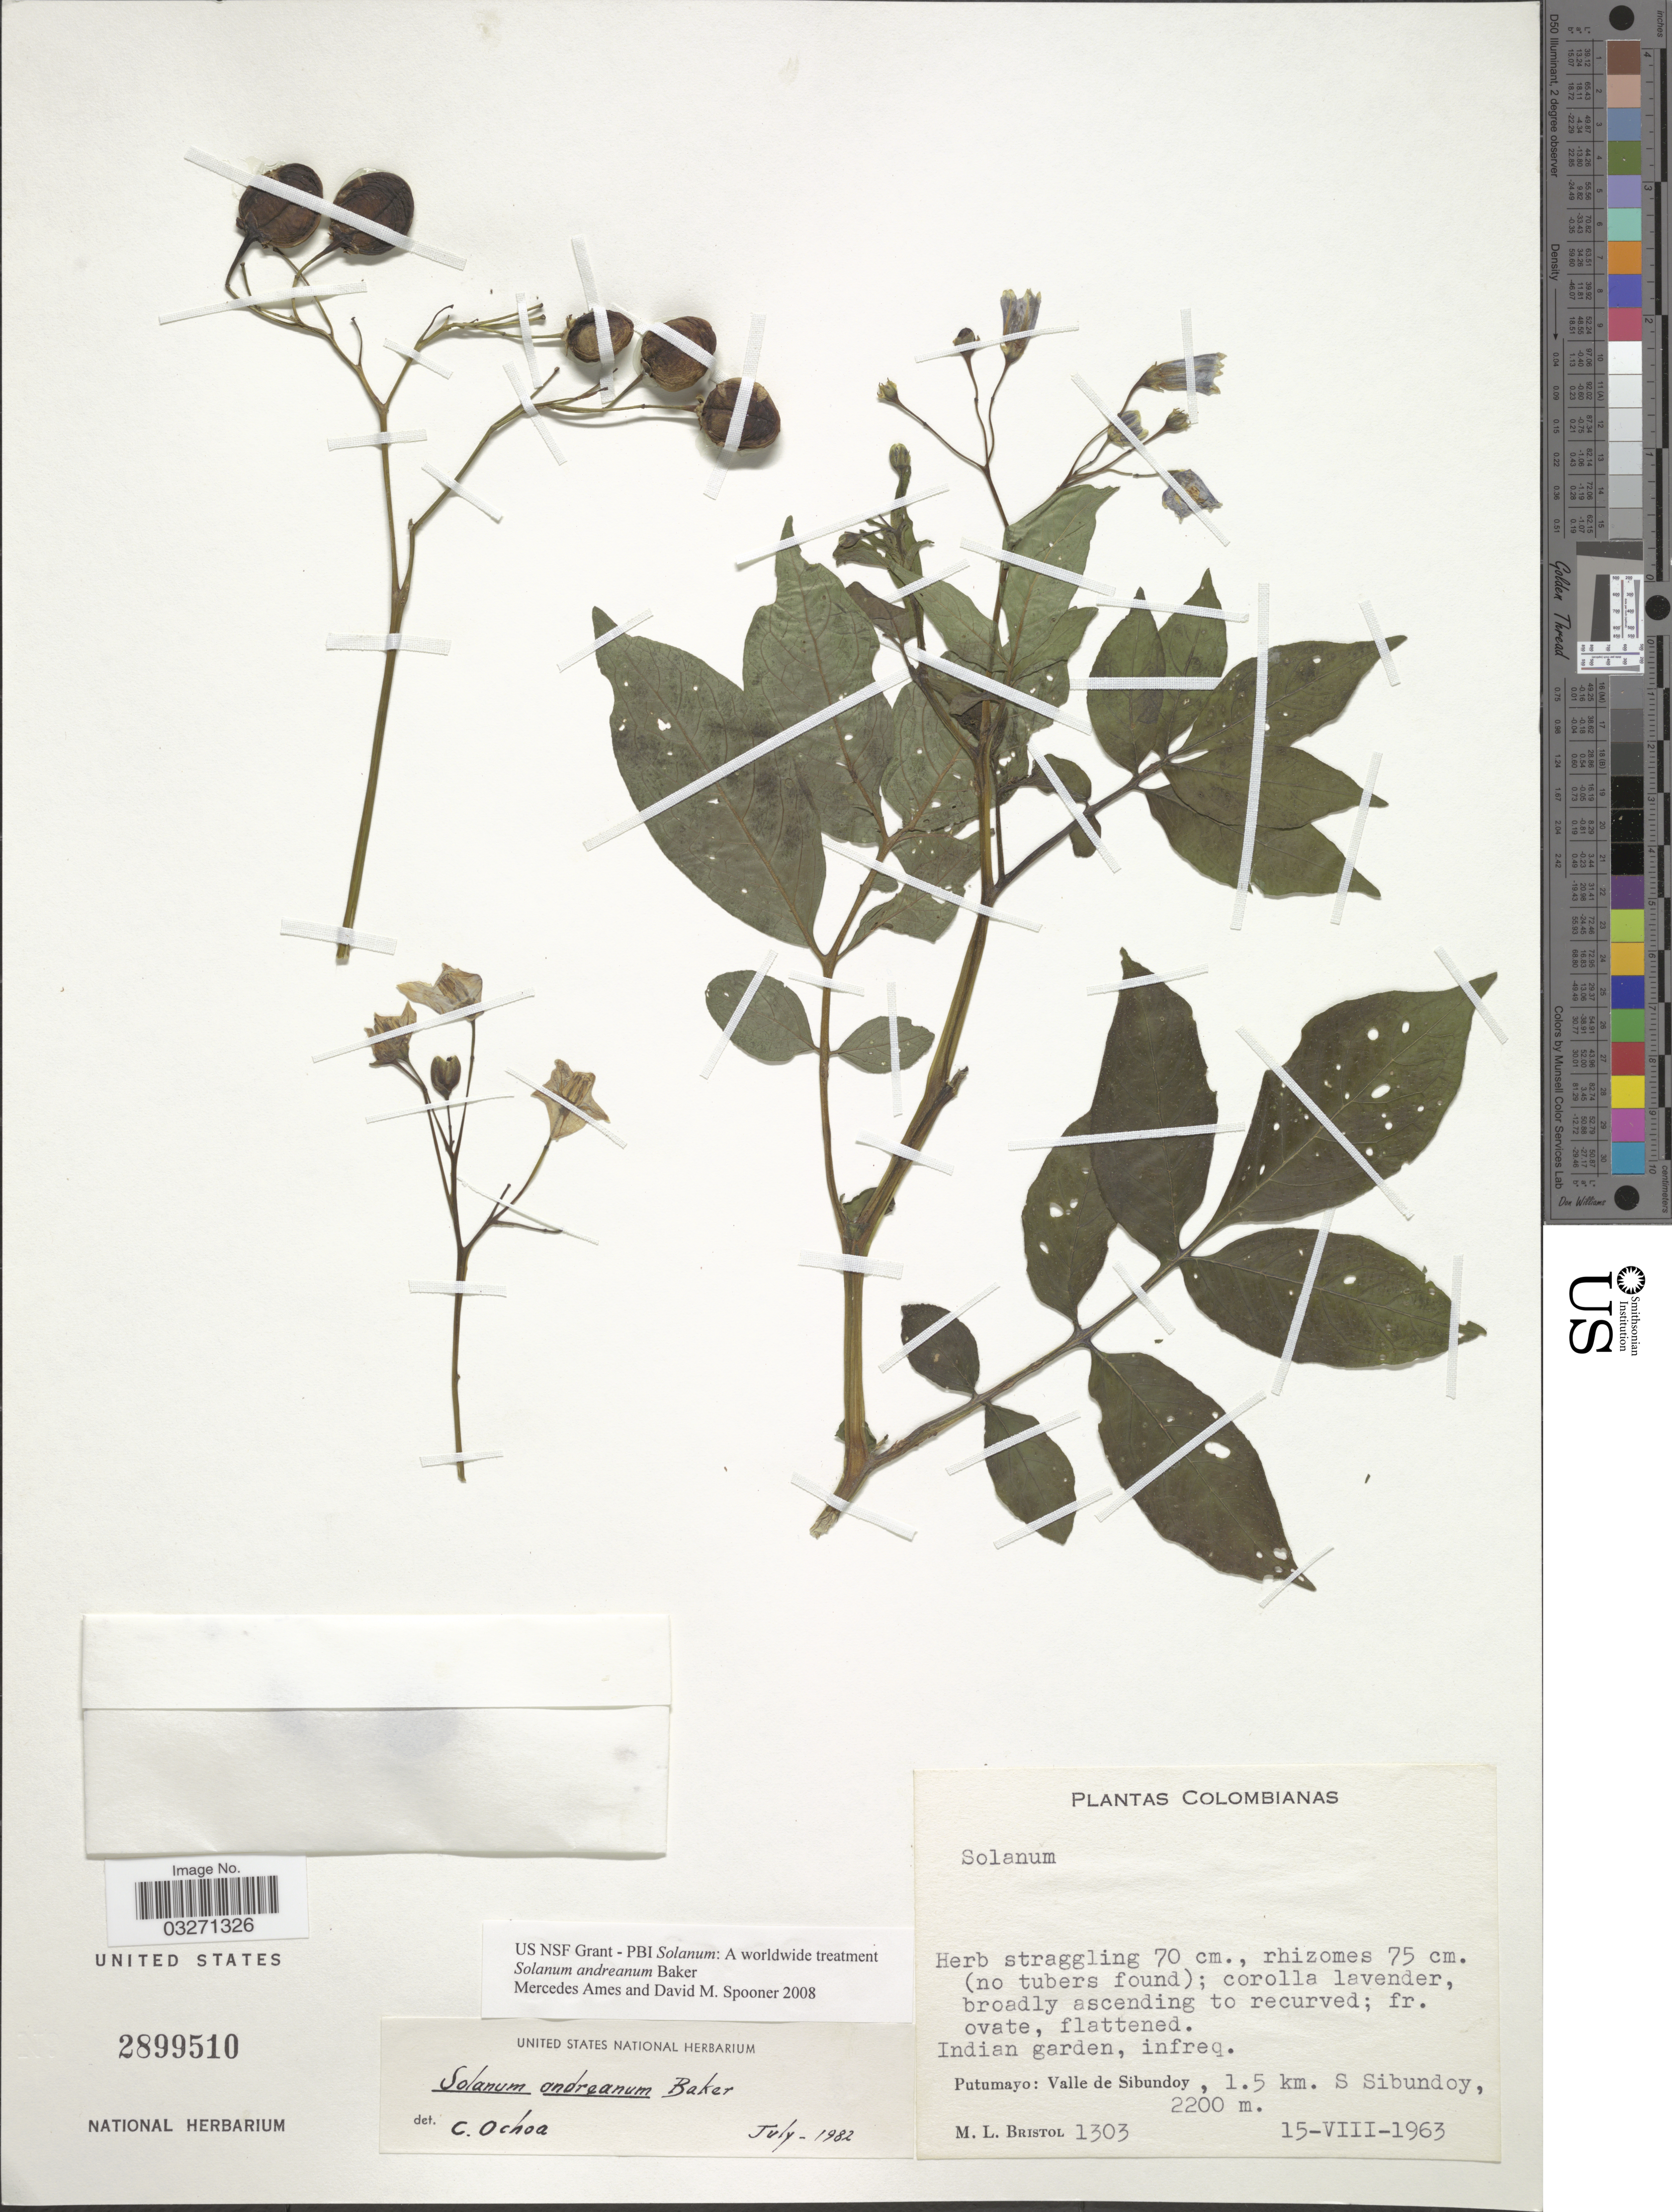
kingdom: Plantae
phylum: Tracheophyta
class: Magnoliopsida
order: Solanales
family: Solanaceae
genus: Solanum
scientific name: Solanum andreanum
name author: Baker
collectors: M. L. Bristol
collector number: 1303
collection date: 1963-08-15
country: Colombia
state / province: Putumayo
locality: Valle de Sibundoy, 1.5 km. S Sibundoy.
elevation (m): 2200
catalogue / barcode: US 2899510